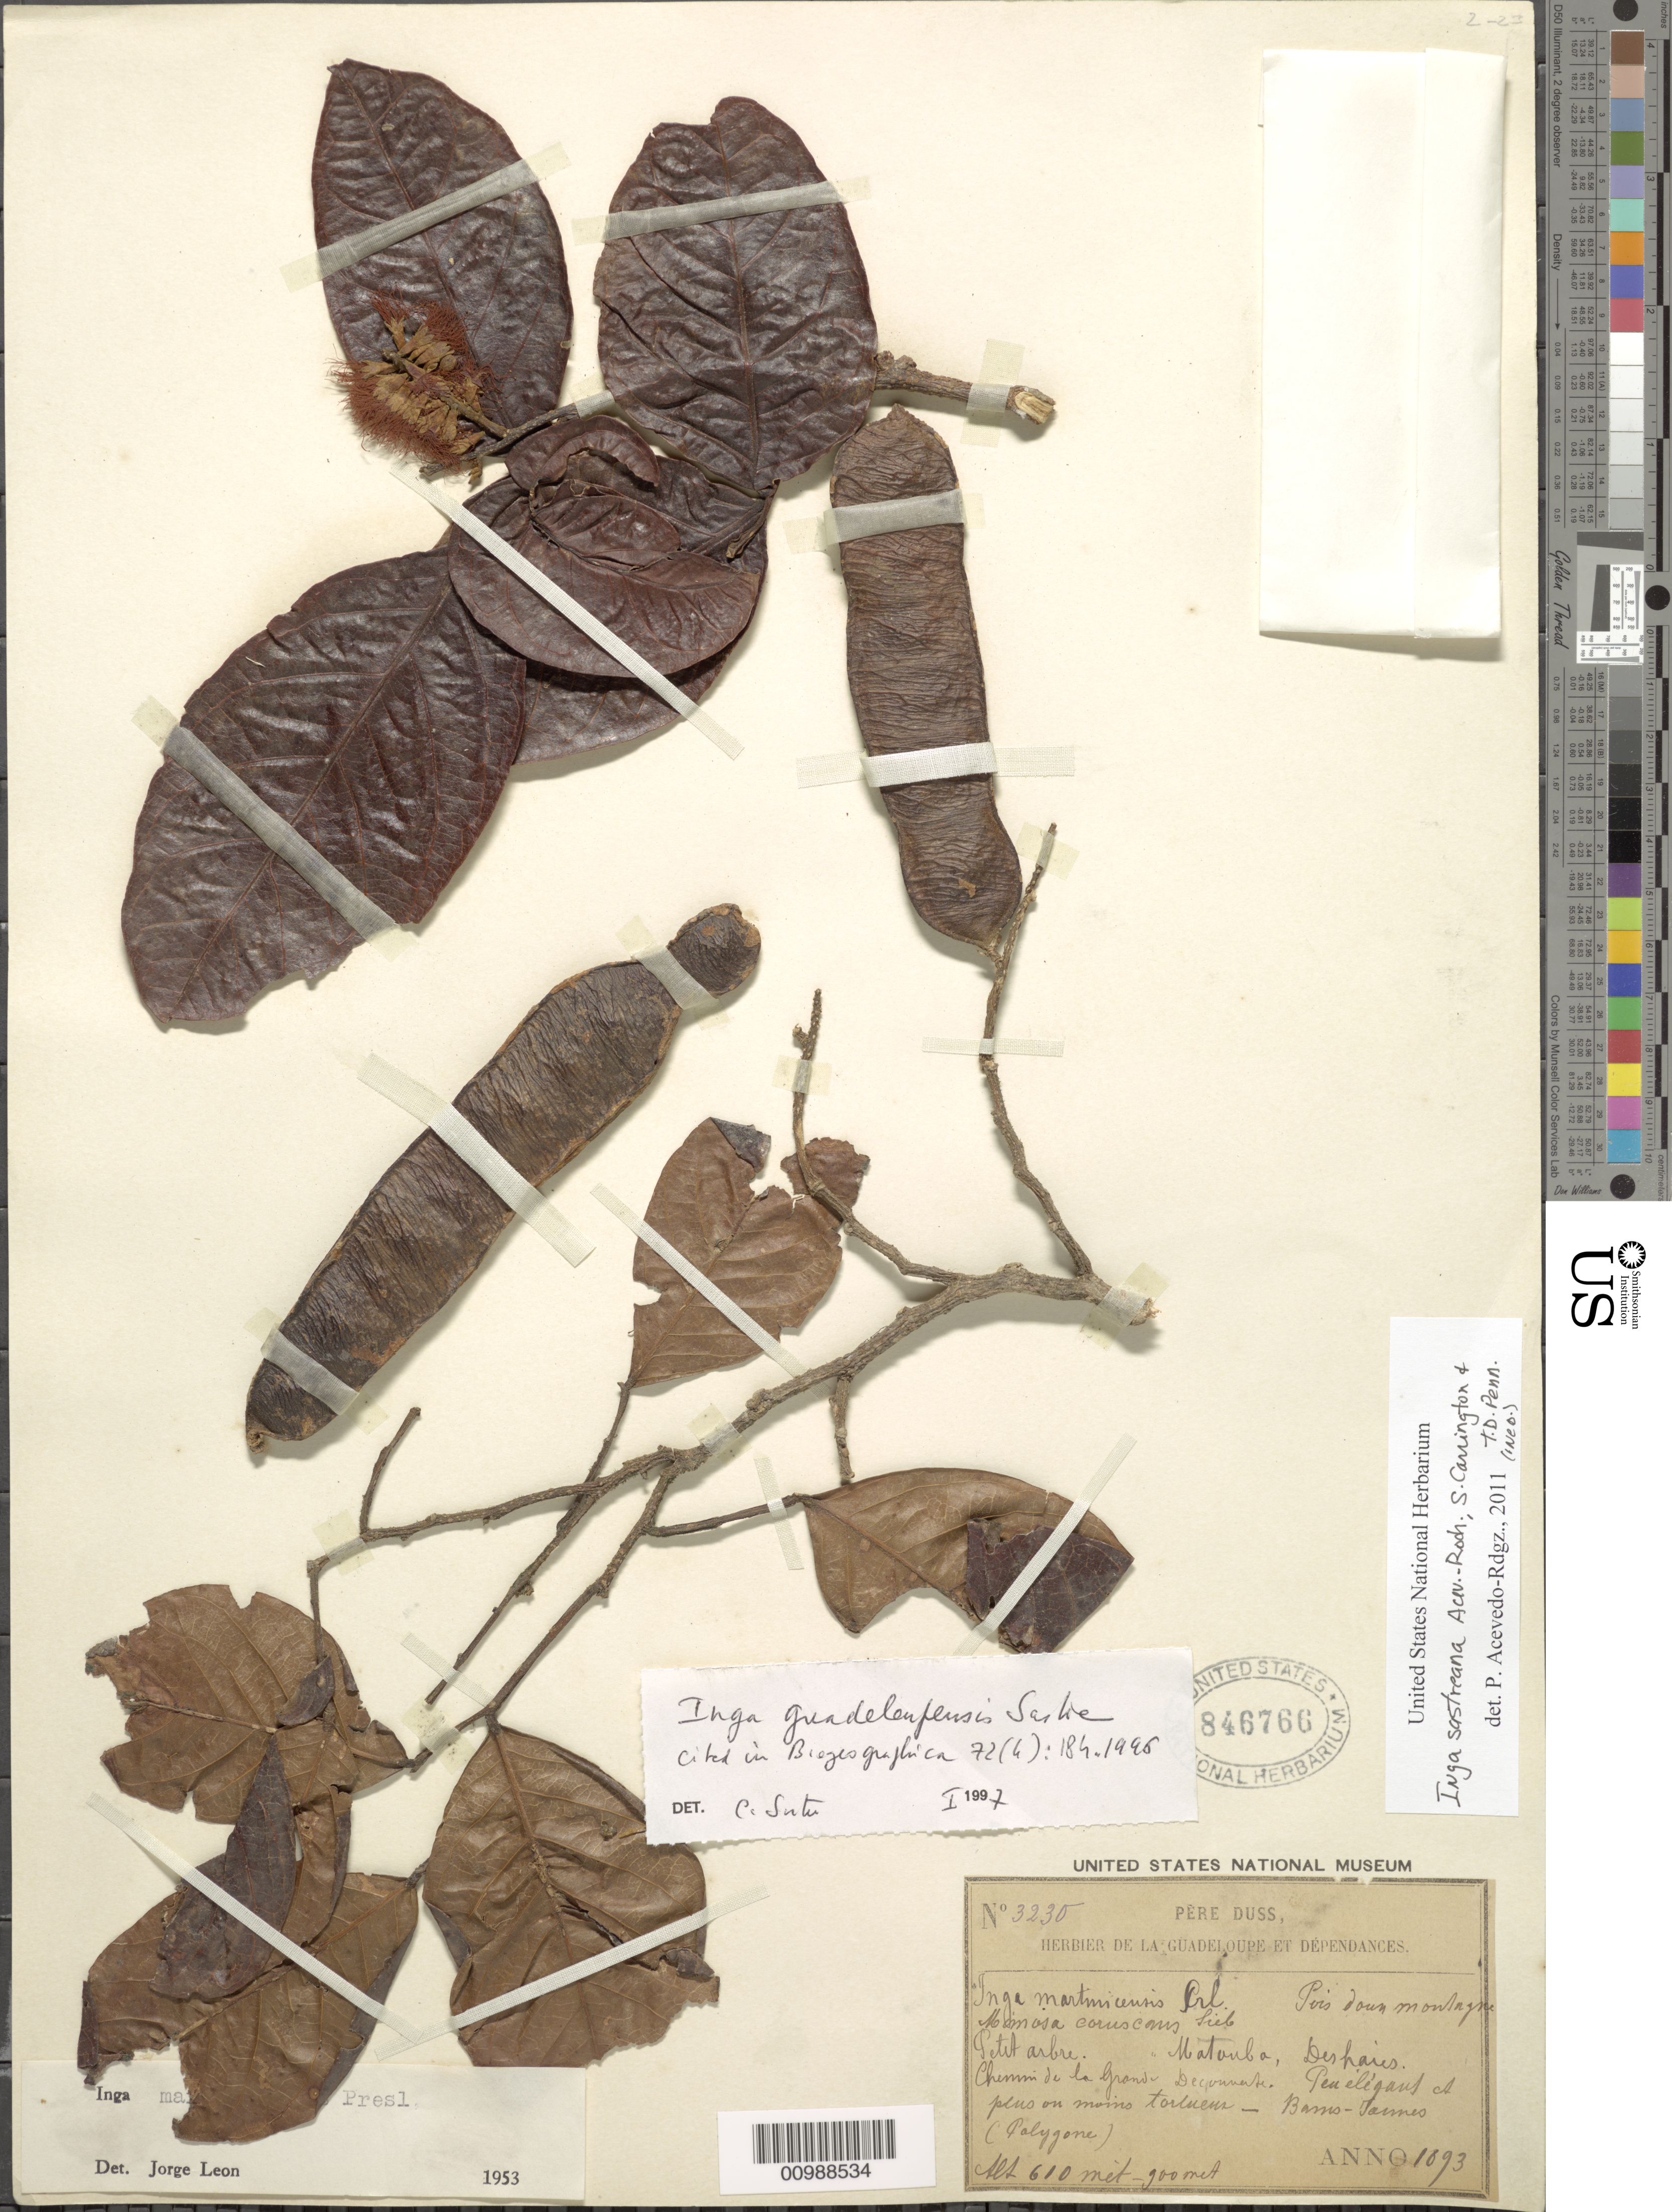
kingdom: Plantae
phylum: Tracheophyta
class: Magnoliopsida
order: Fabales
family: Fabaceae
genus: Inga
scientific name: Inga sastreana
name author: Acev.-Rodr. et al.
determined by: Acevedo-Rodríguez, P., (BOT), Smithsonian Institution - National Museum of Natural History (UNITED STATES)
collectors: Père Duss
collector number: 3230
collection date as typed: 01 Jan 1893 to 31 Dec 1893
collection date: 1893-01-01/1893-12-31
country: Guadeloupe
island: Basse Terre [Guadeloupe]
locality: Matouba, Des Laies.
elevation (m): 610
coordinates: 0 N, 0 E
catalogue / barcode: US 846766